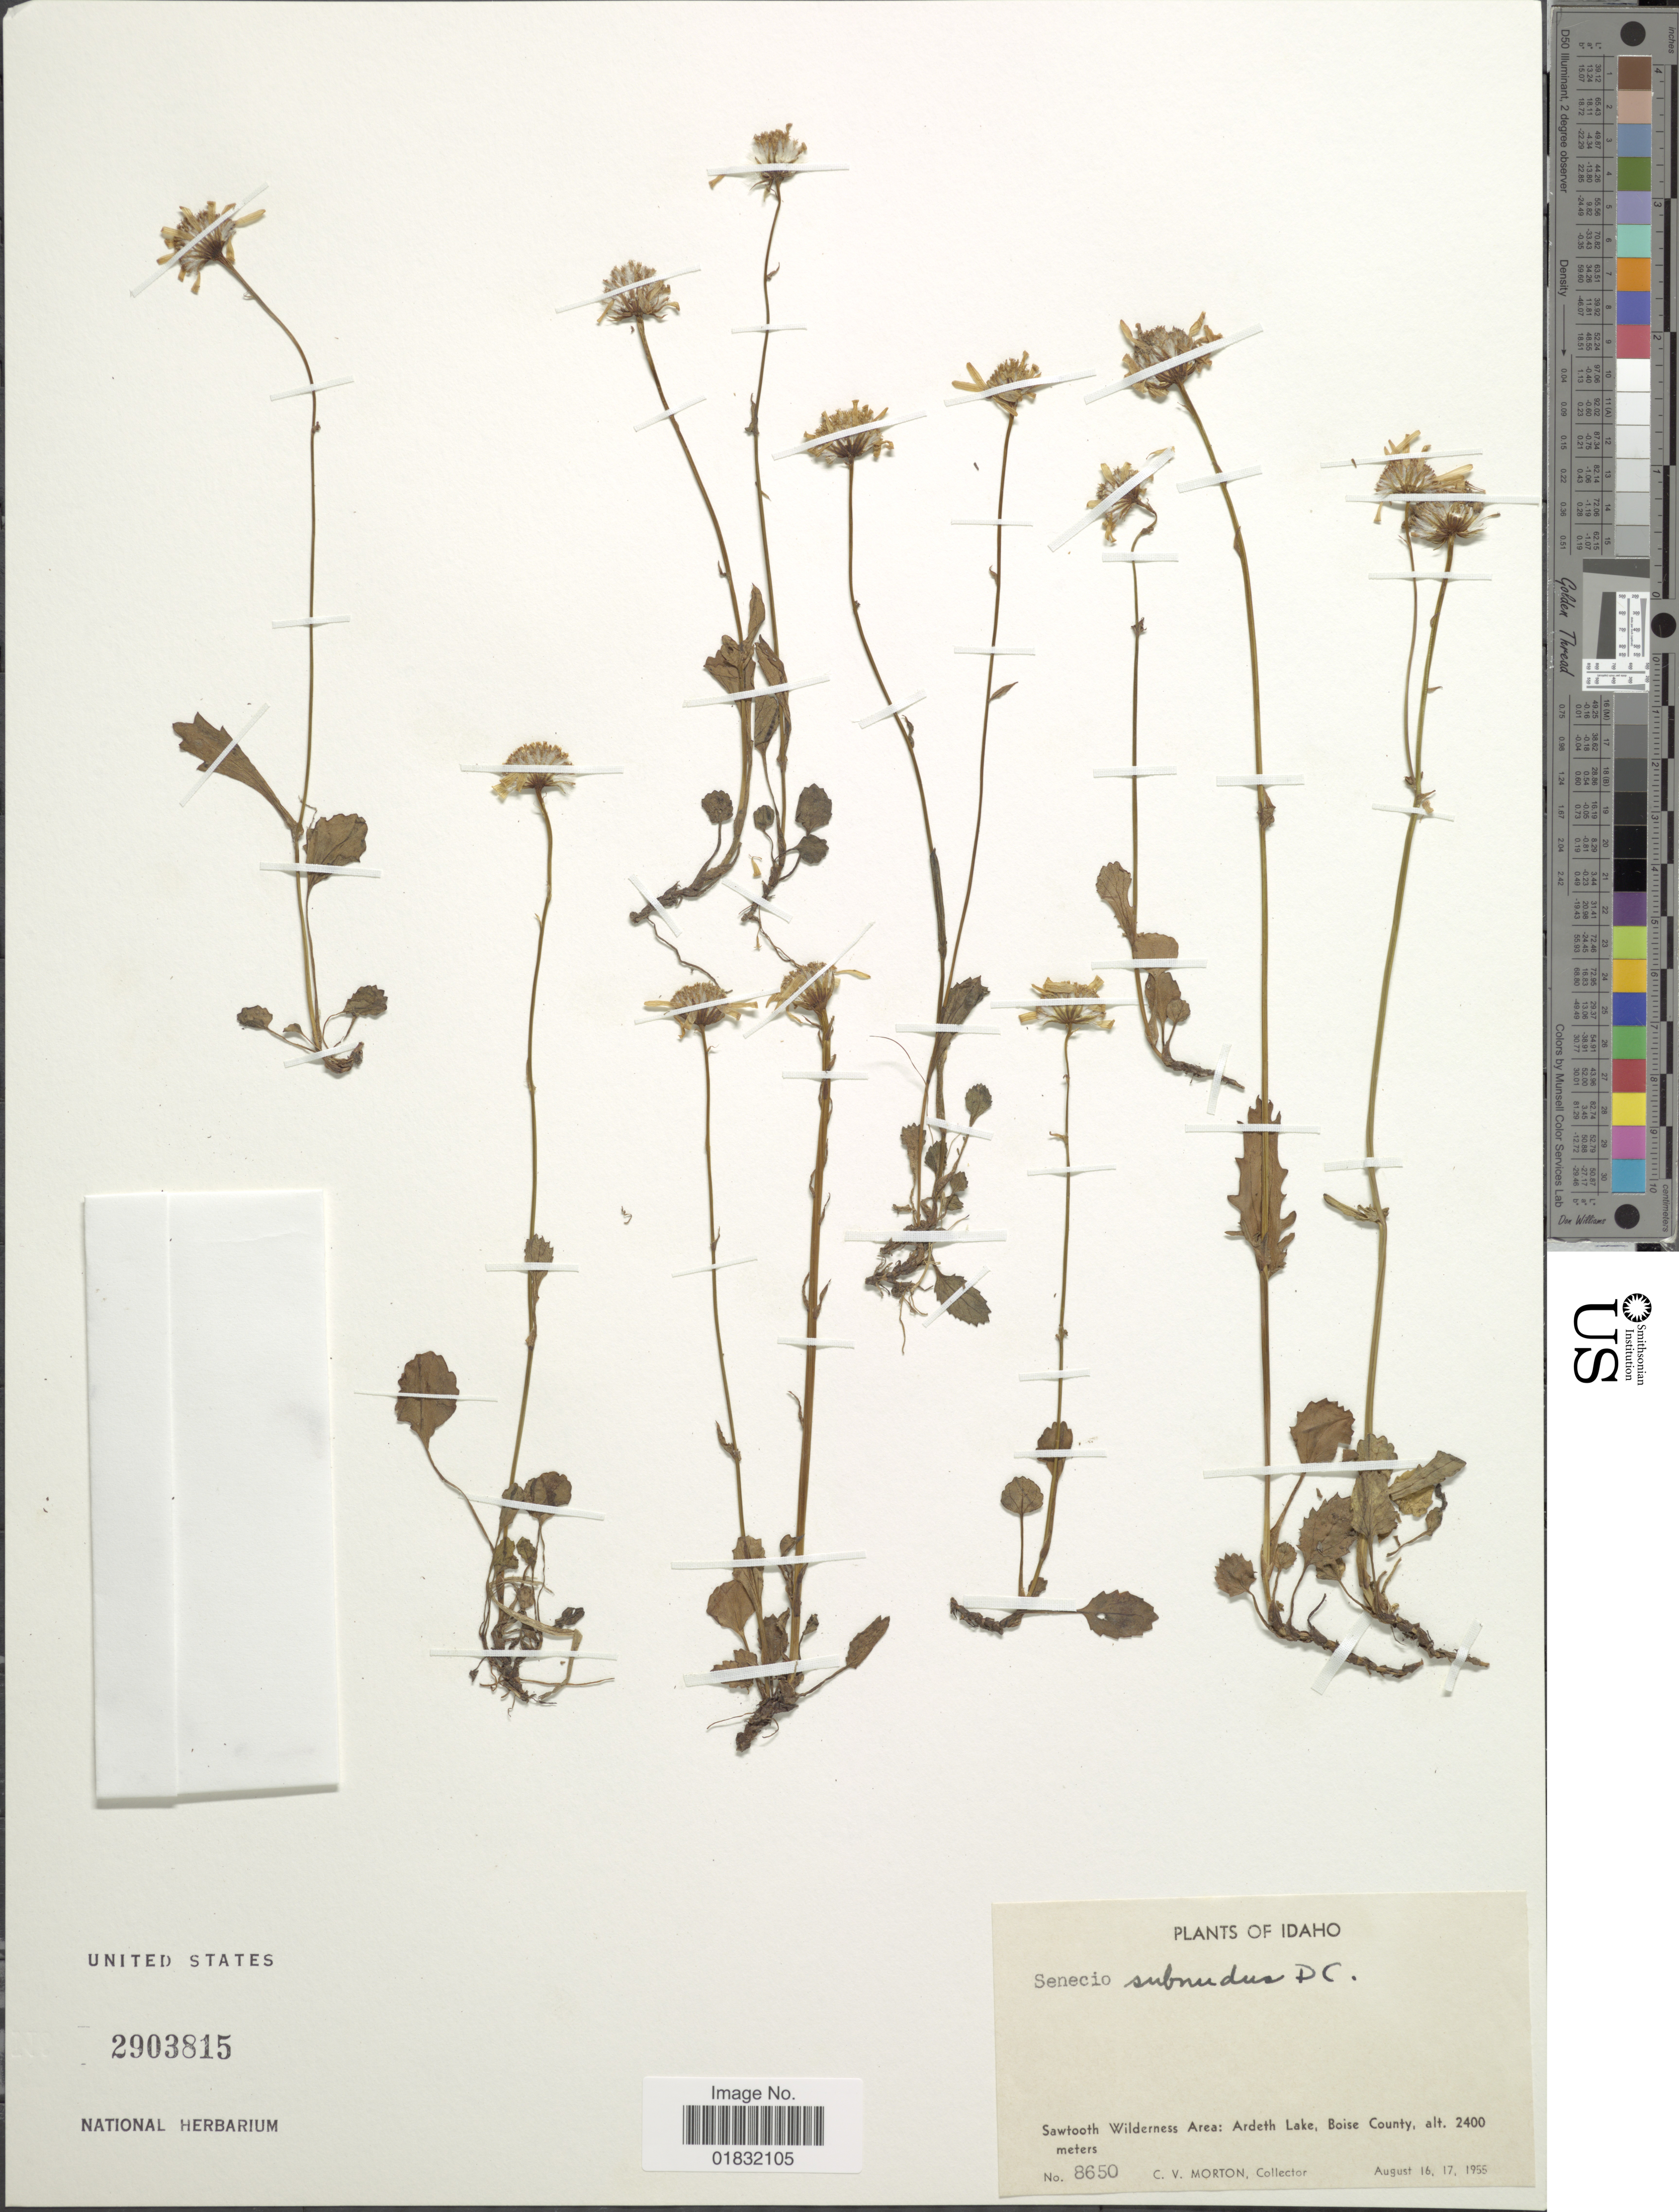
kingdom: Plantae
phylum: Tracheophyta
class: Magnoliopsida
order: Asterales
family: Asteraceae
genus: Packera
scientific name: Packera subnuda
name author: (DC.) Trock & T.M. Barkley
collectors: C. V. Morton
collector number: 8650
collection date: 1955-08-16/1955-08-17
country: United States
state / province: Idaho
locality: Sawtooth Wilderness Area: Ardeth Lake, Boise County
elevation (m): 2400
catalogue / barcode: US 2903815